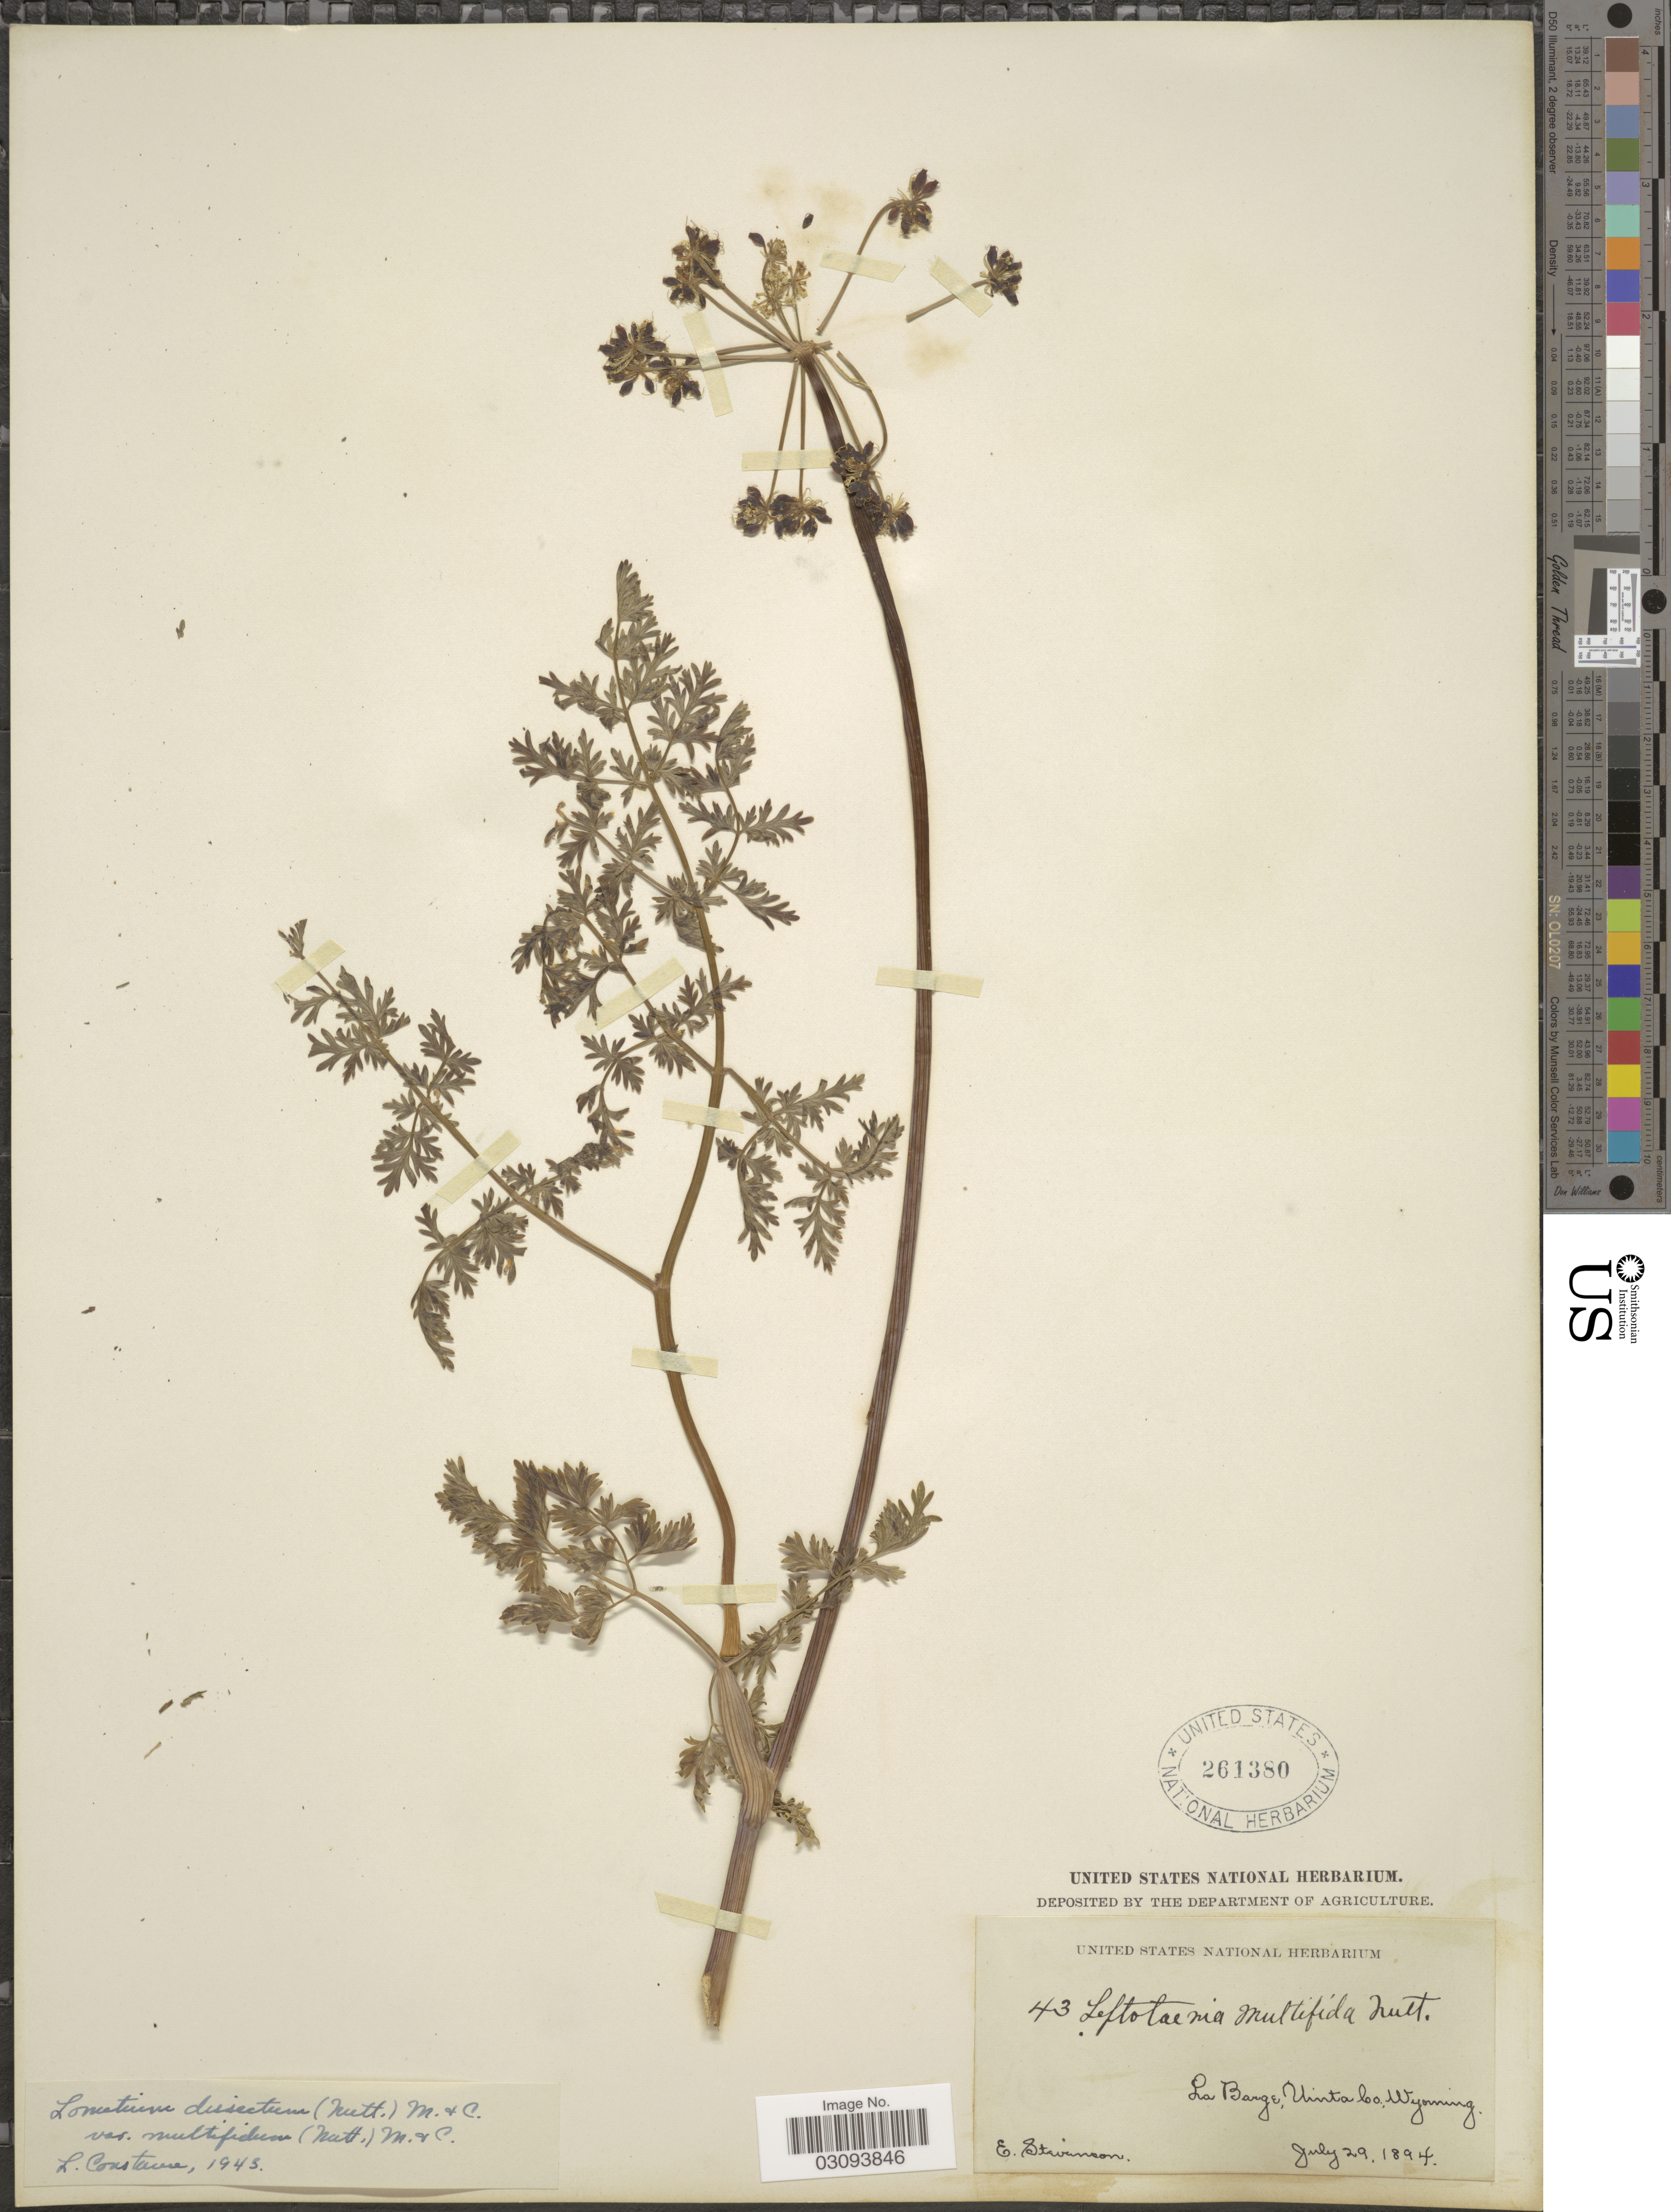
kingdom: Plantae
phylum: Tracheophyta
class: Magnoliopsida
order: Apiales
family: Apiaceae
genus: Lomatium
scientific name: Lomatium dissectum var. multifidum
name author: (Nutt.) Mathias & Constance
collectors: E. Stevenson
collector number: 43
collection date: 1894-07-29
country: United States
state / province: Wyoming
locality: La Barge, Uinta Co.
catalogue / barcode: US 261380